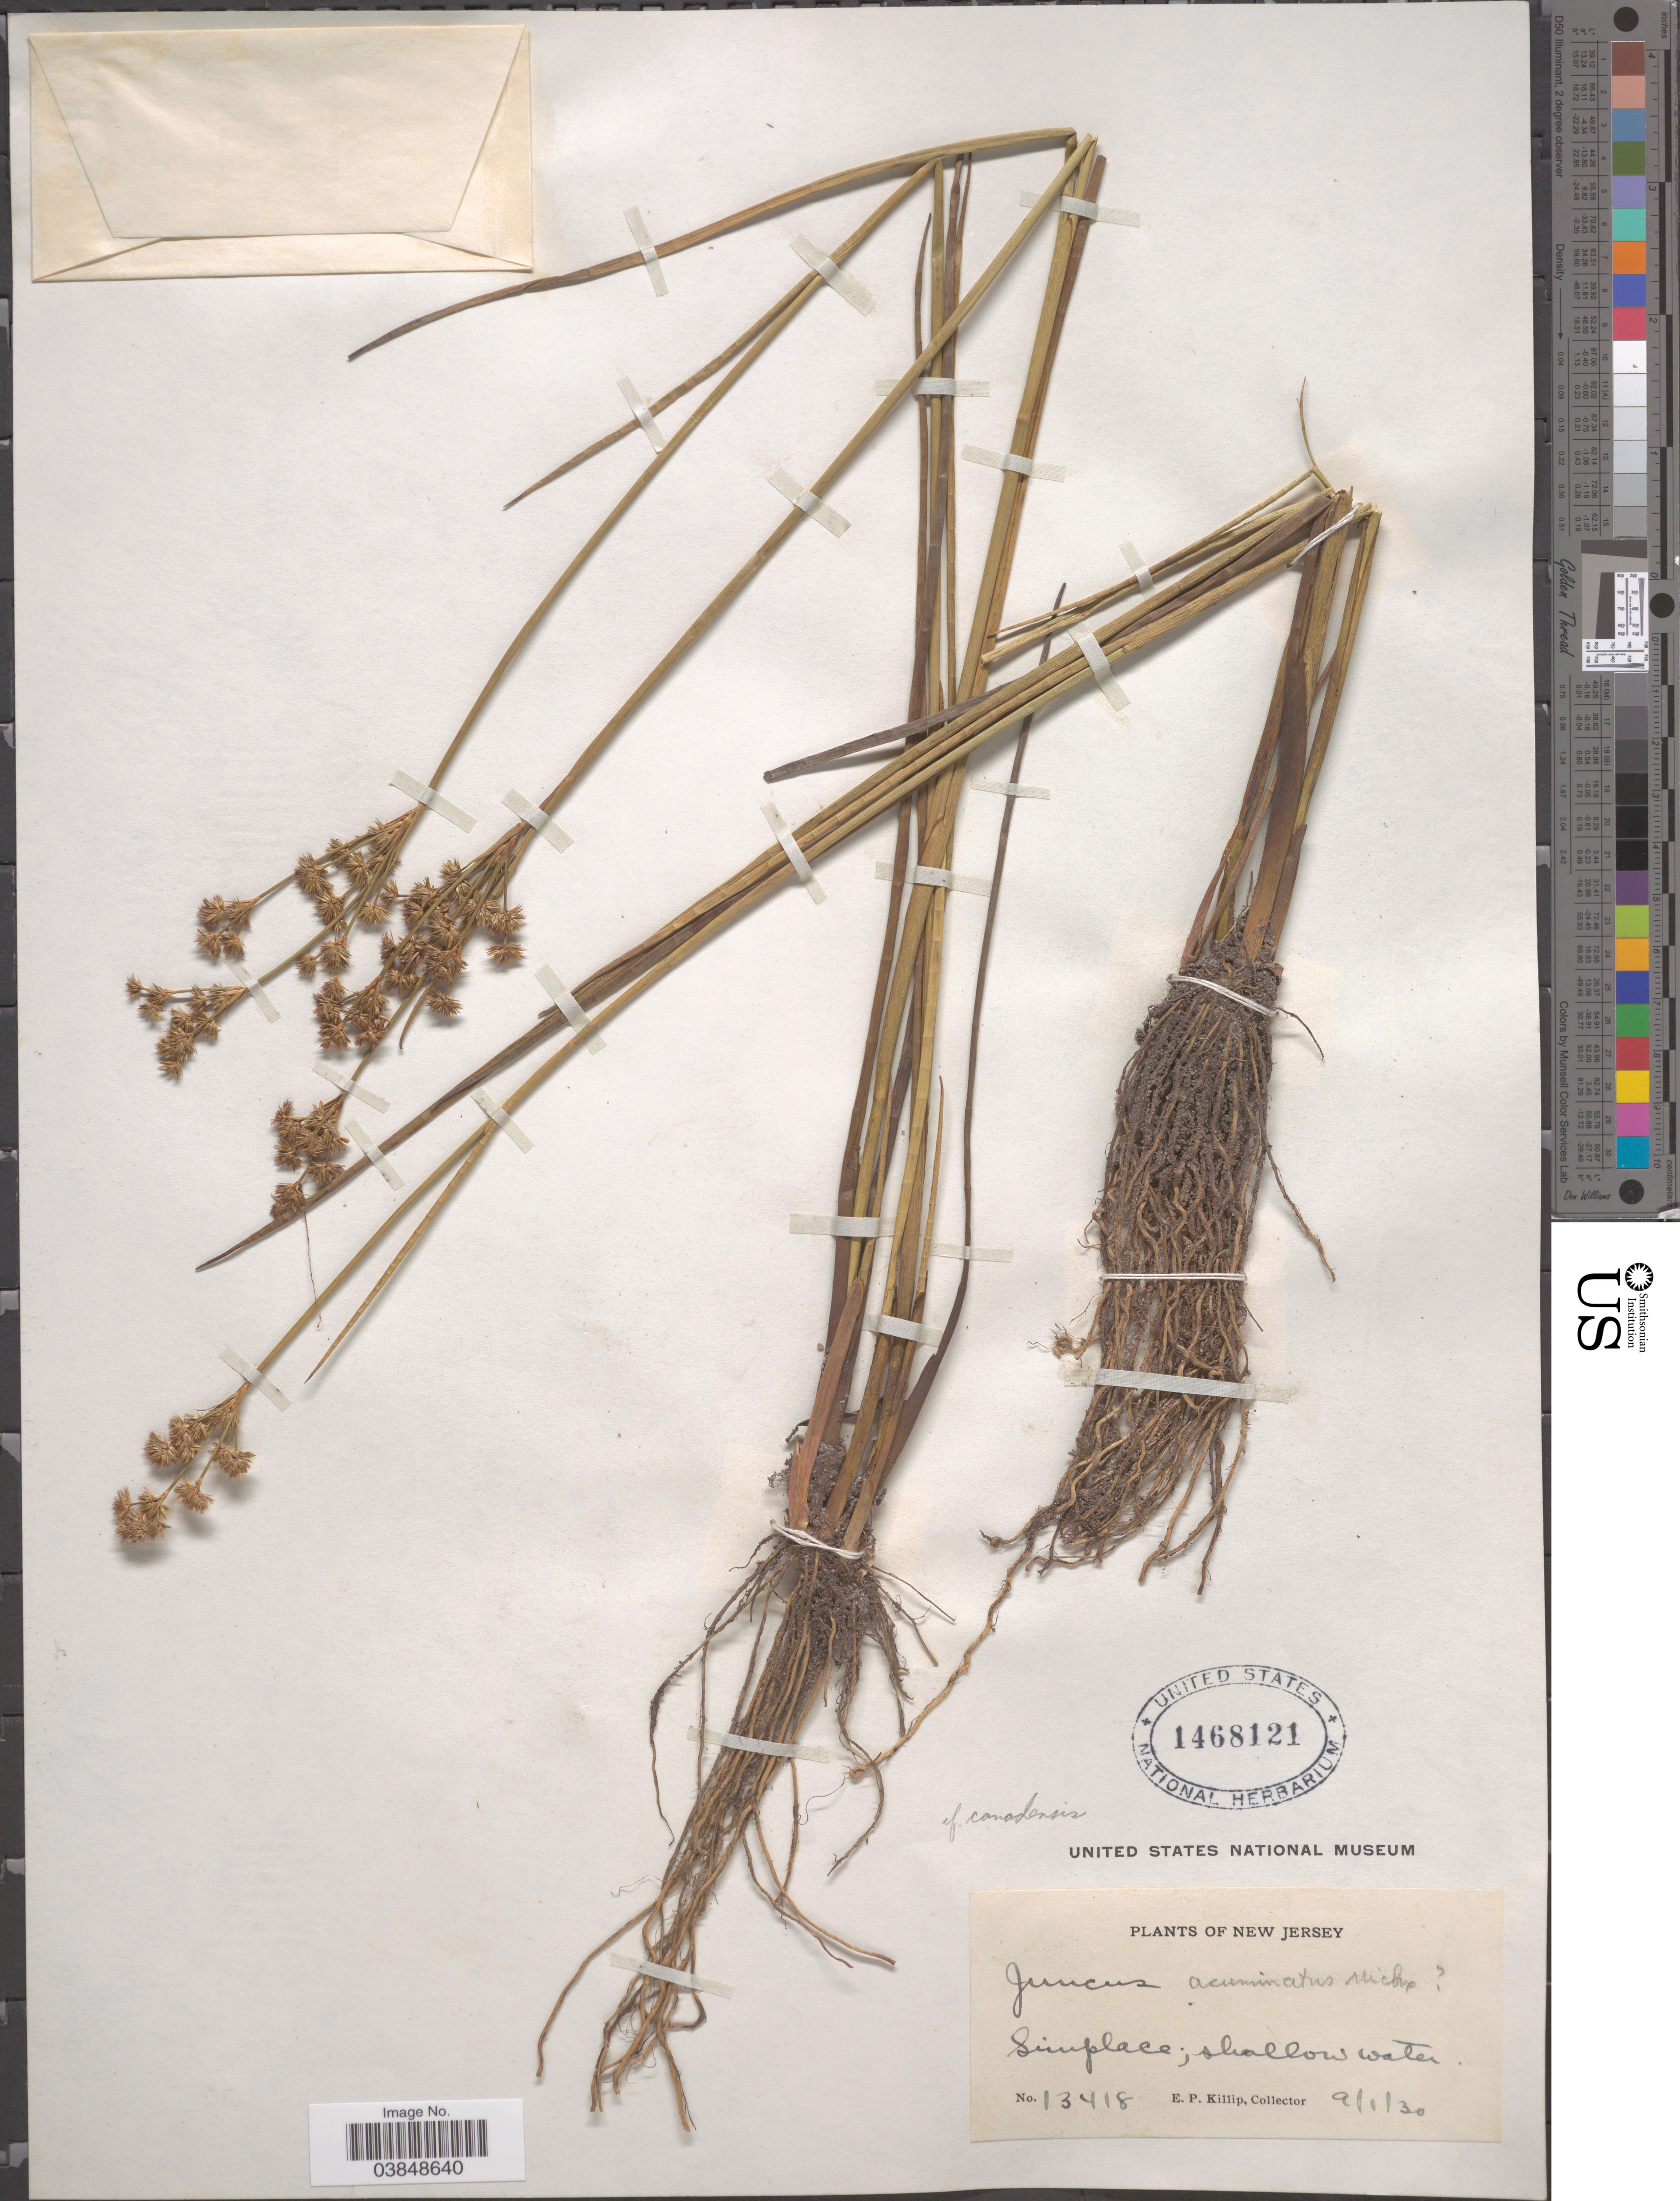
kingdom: Plantae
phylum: Tracheophyta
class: Liliopsida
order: Poales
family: Juncaceae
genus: Juncus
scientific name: Juncus acuminatus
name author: Michx.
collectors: E. P. Killip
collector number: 13418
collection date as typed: Transcribed d/m/y: 1/9/30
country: United States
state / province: New Jersey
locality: Simplace; shallow water.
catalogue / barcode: US 1468121